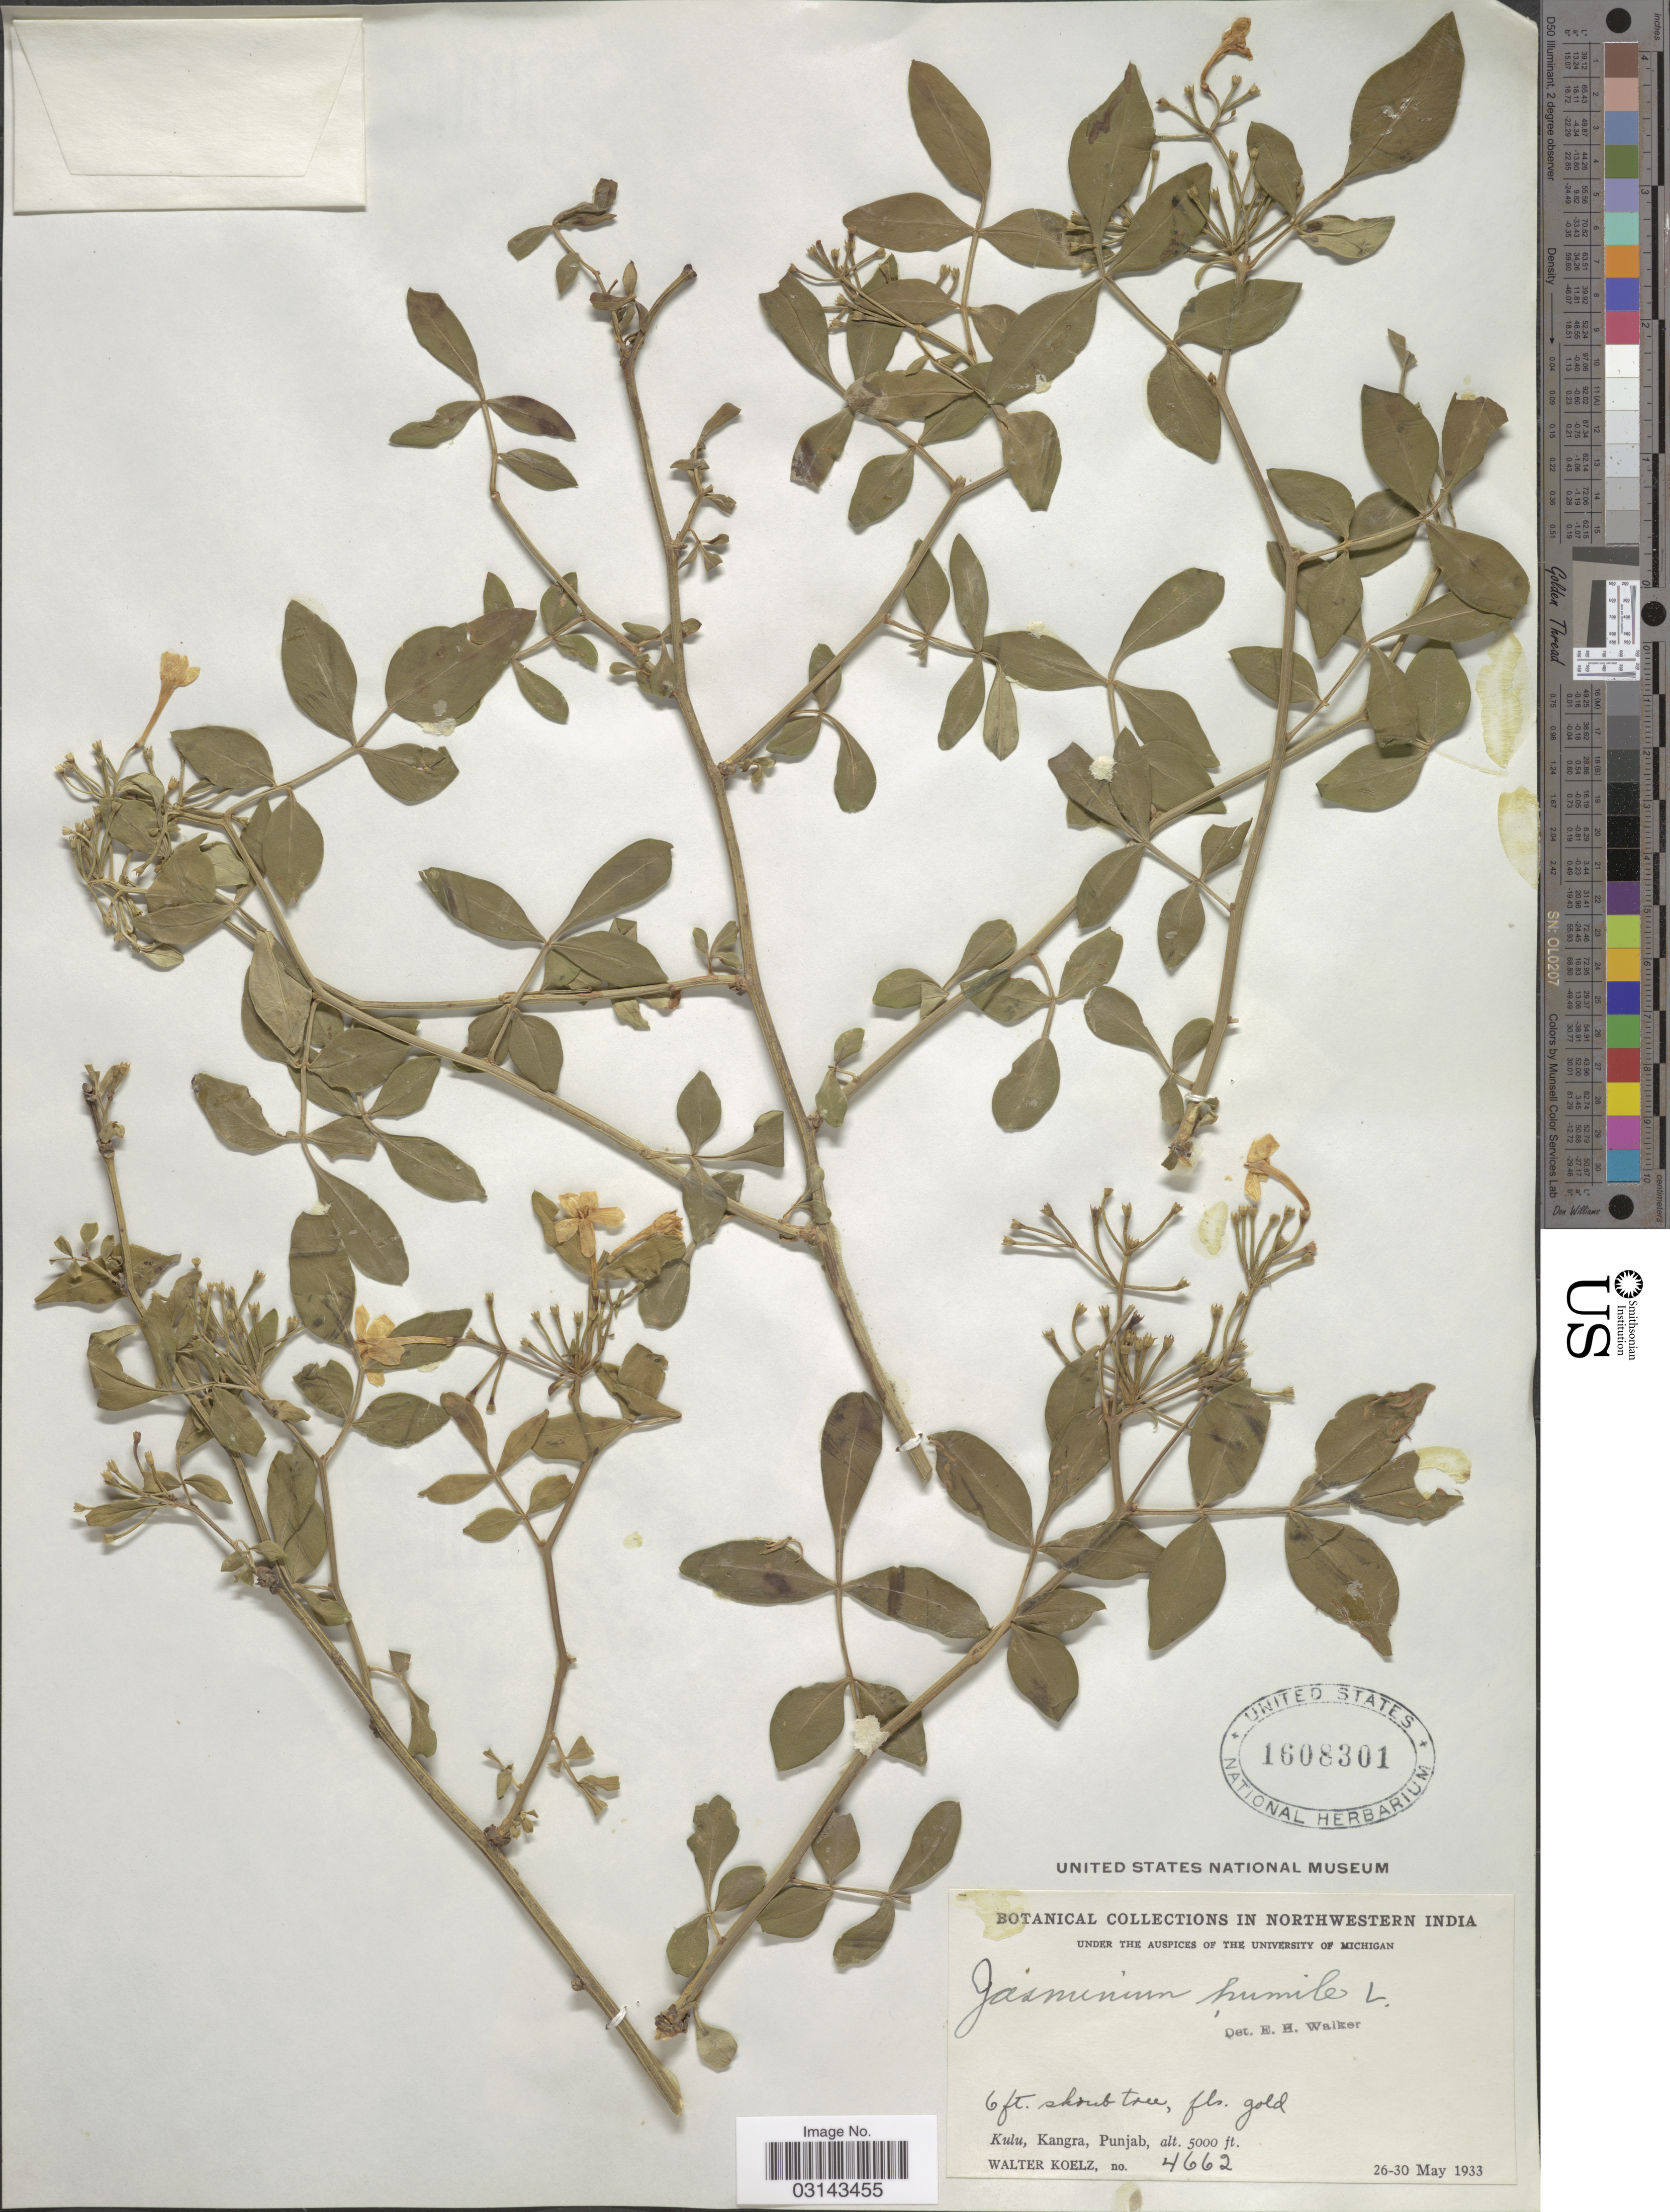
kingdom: Plantae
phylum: Tracheophyta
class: Magnoliopsida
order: Lamiales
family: Oleaceae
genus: Jasminum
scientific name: Jasminum humile var. humile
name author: L.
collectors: W. N. Koelz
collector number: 4662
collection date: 1933-05-26/1933-05-30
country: India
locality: Northwestern India. Kulu, Kangra.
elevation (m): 1524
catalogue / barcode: US 1608301